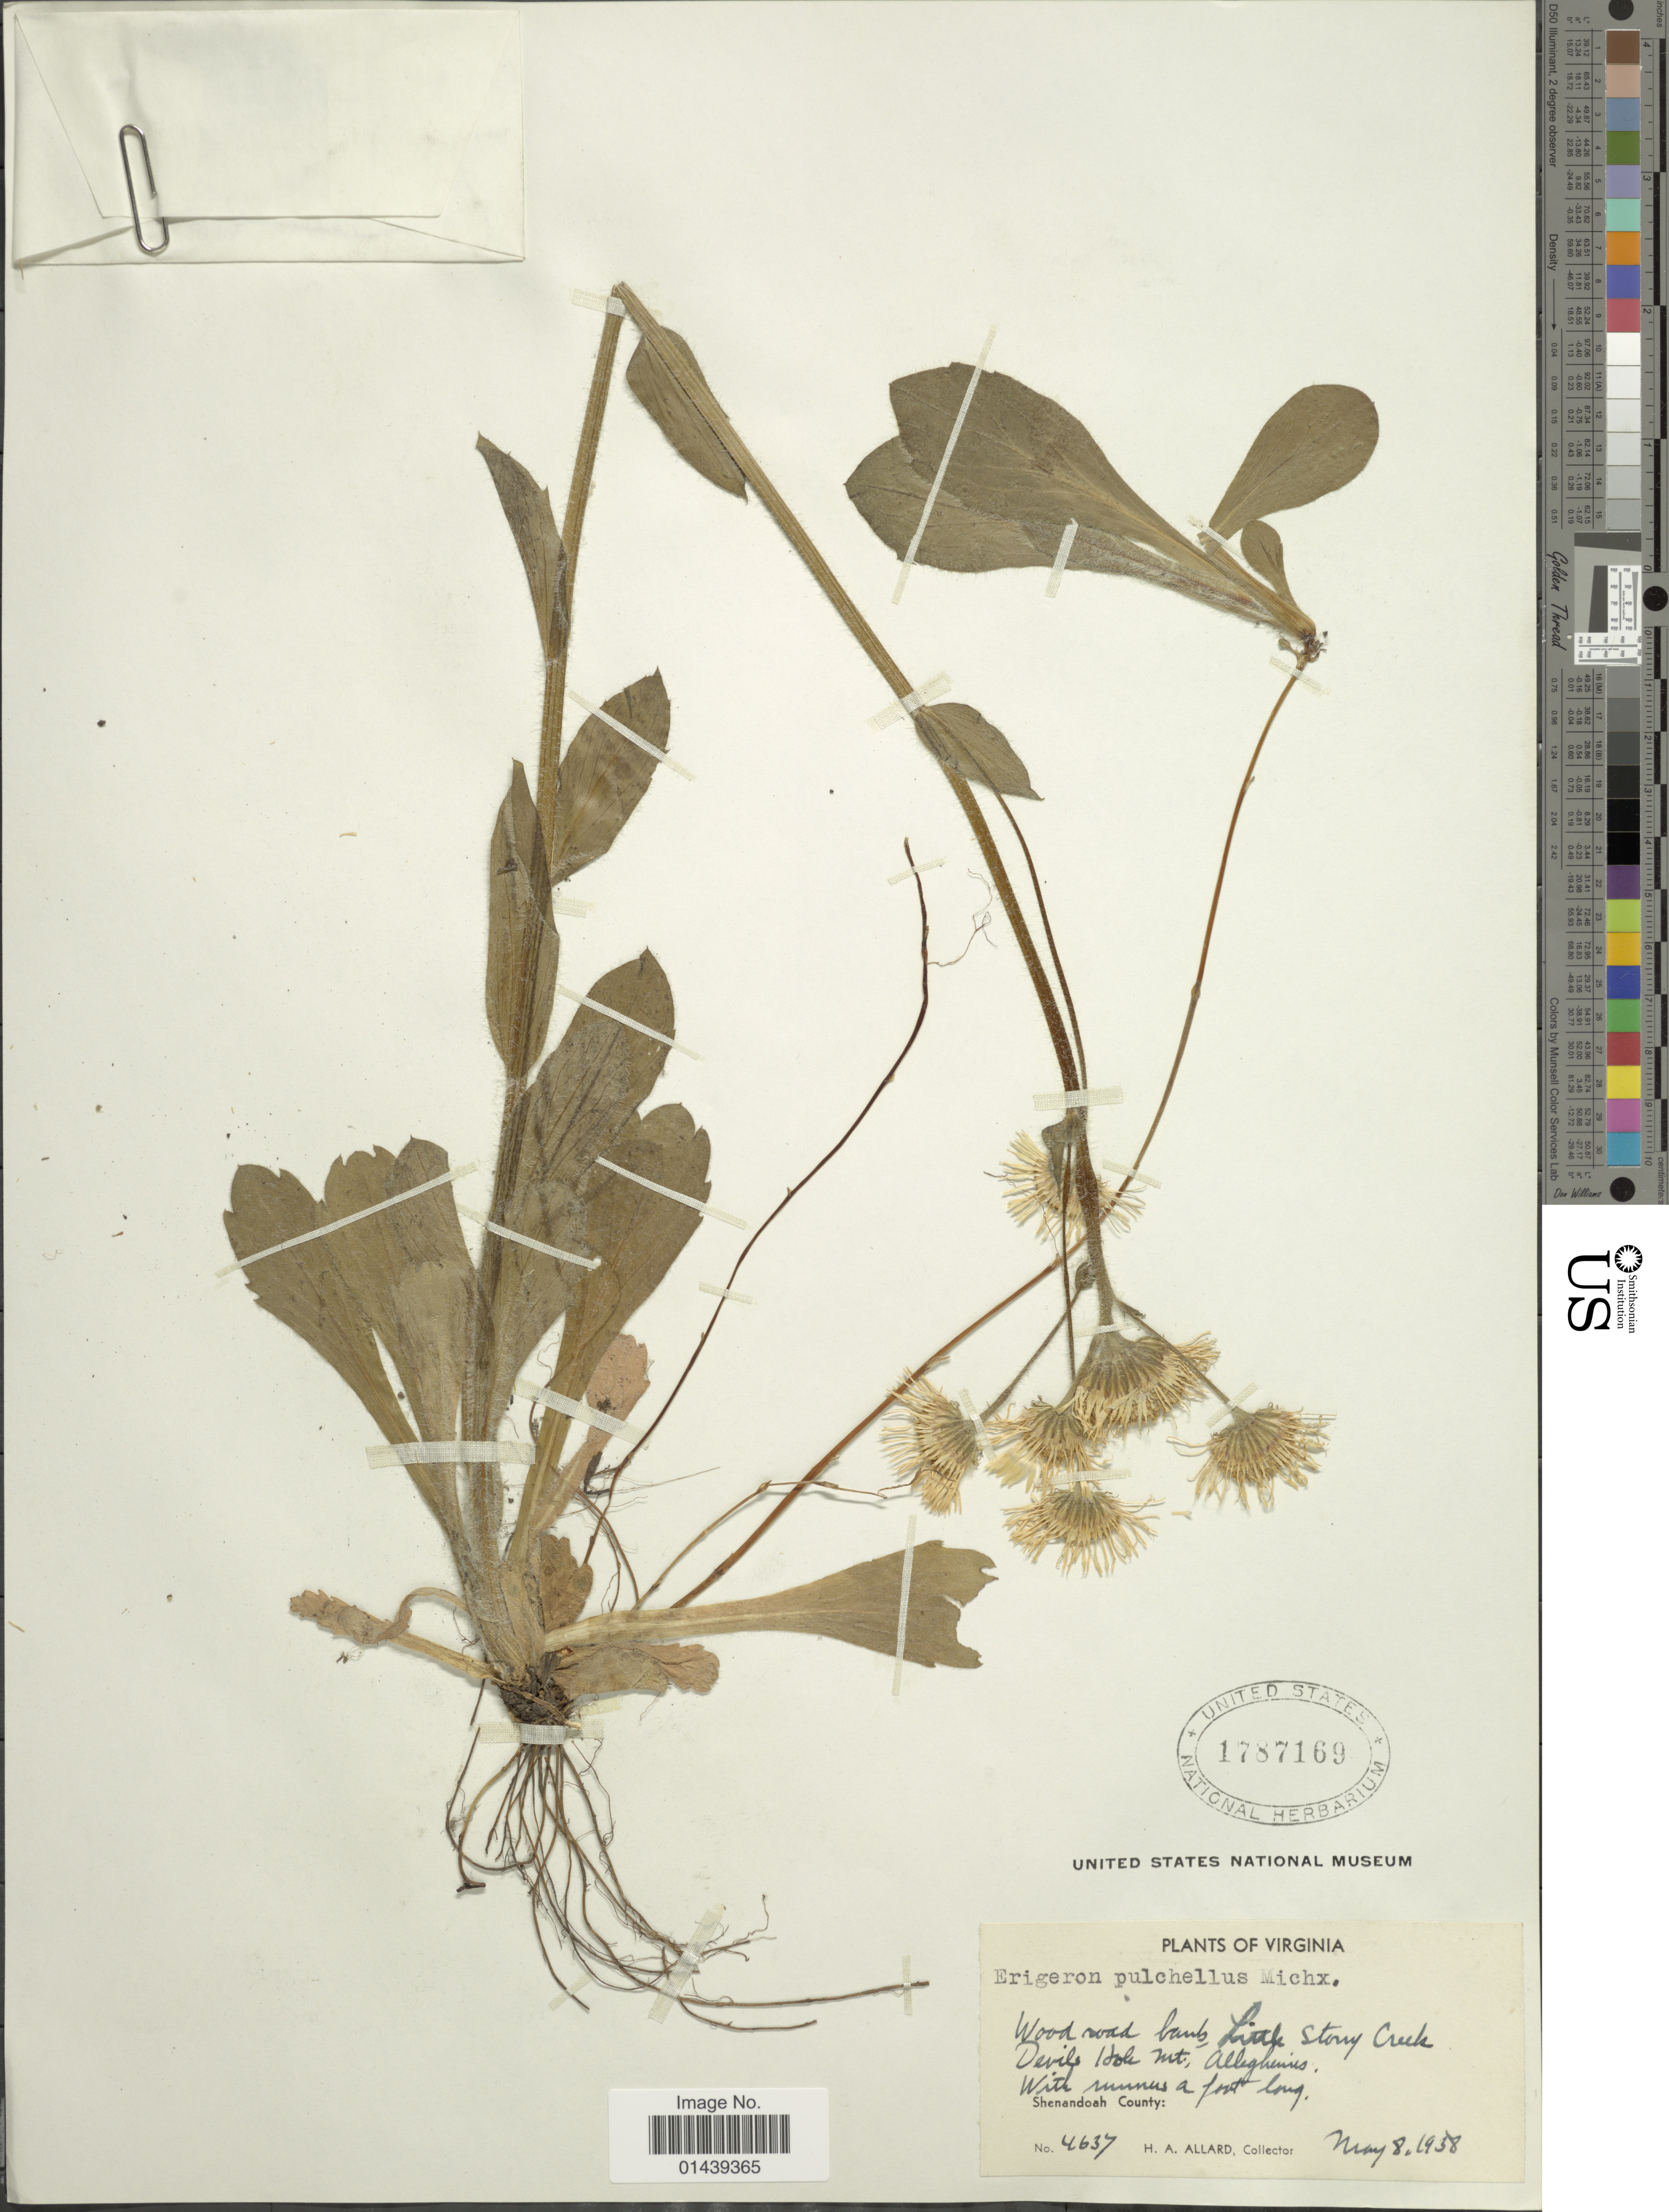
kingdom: Plantae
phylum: Tracheophyta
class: Magnoliopsida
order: Asterales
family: Asteraceae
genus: Erigeron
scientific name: Erigeron pulchellus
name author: Michx.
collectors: H. A. Allard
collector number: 4637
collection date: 1938-05-08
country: United States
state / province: Virginia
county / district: Shenandoah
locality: Link Stony Creek. Devil's Hole Mt., Alleghenies.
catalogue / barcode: US 1787169